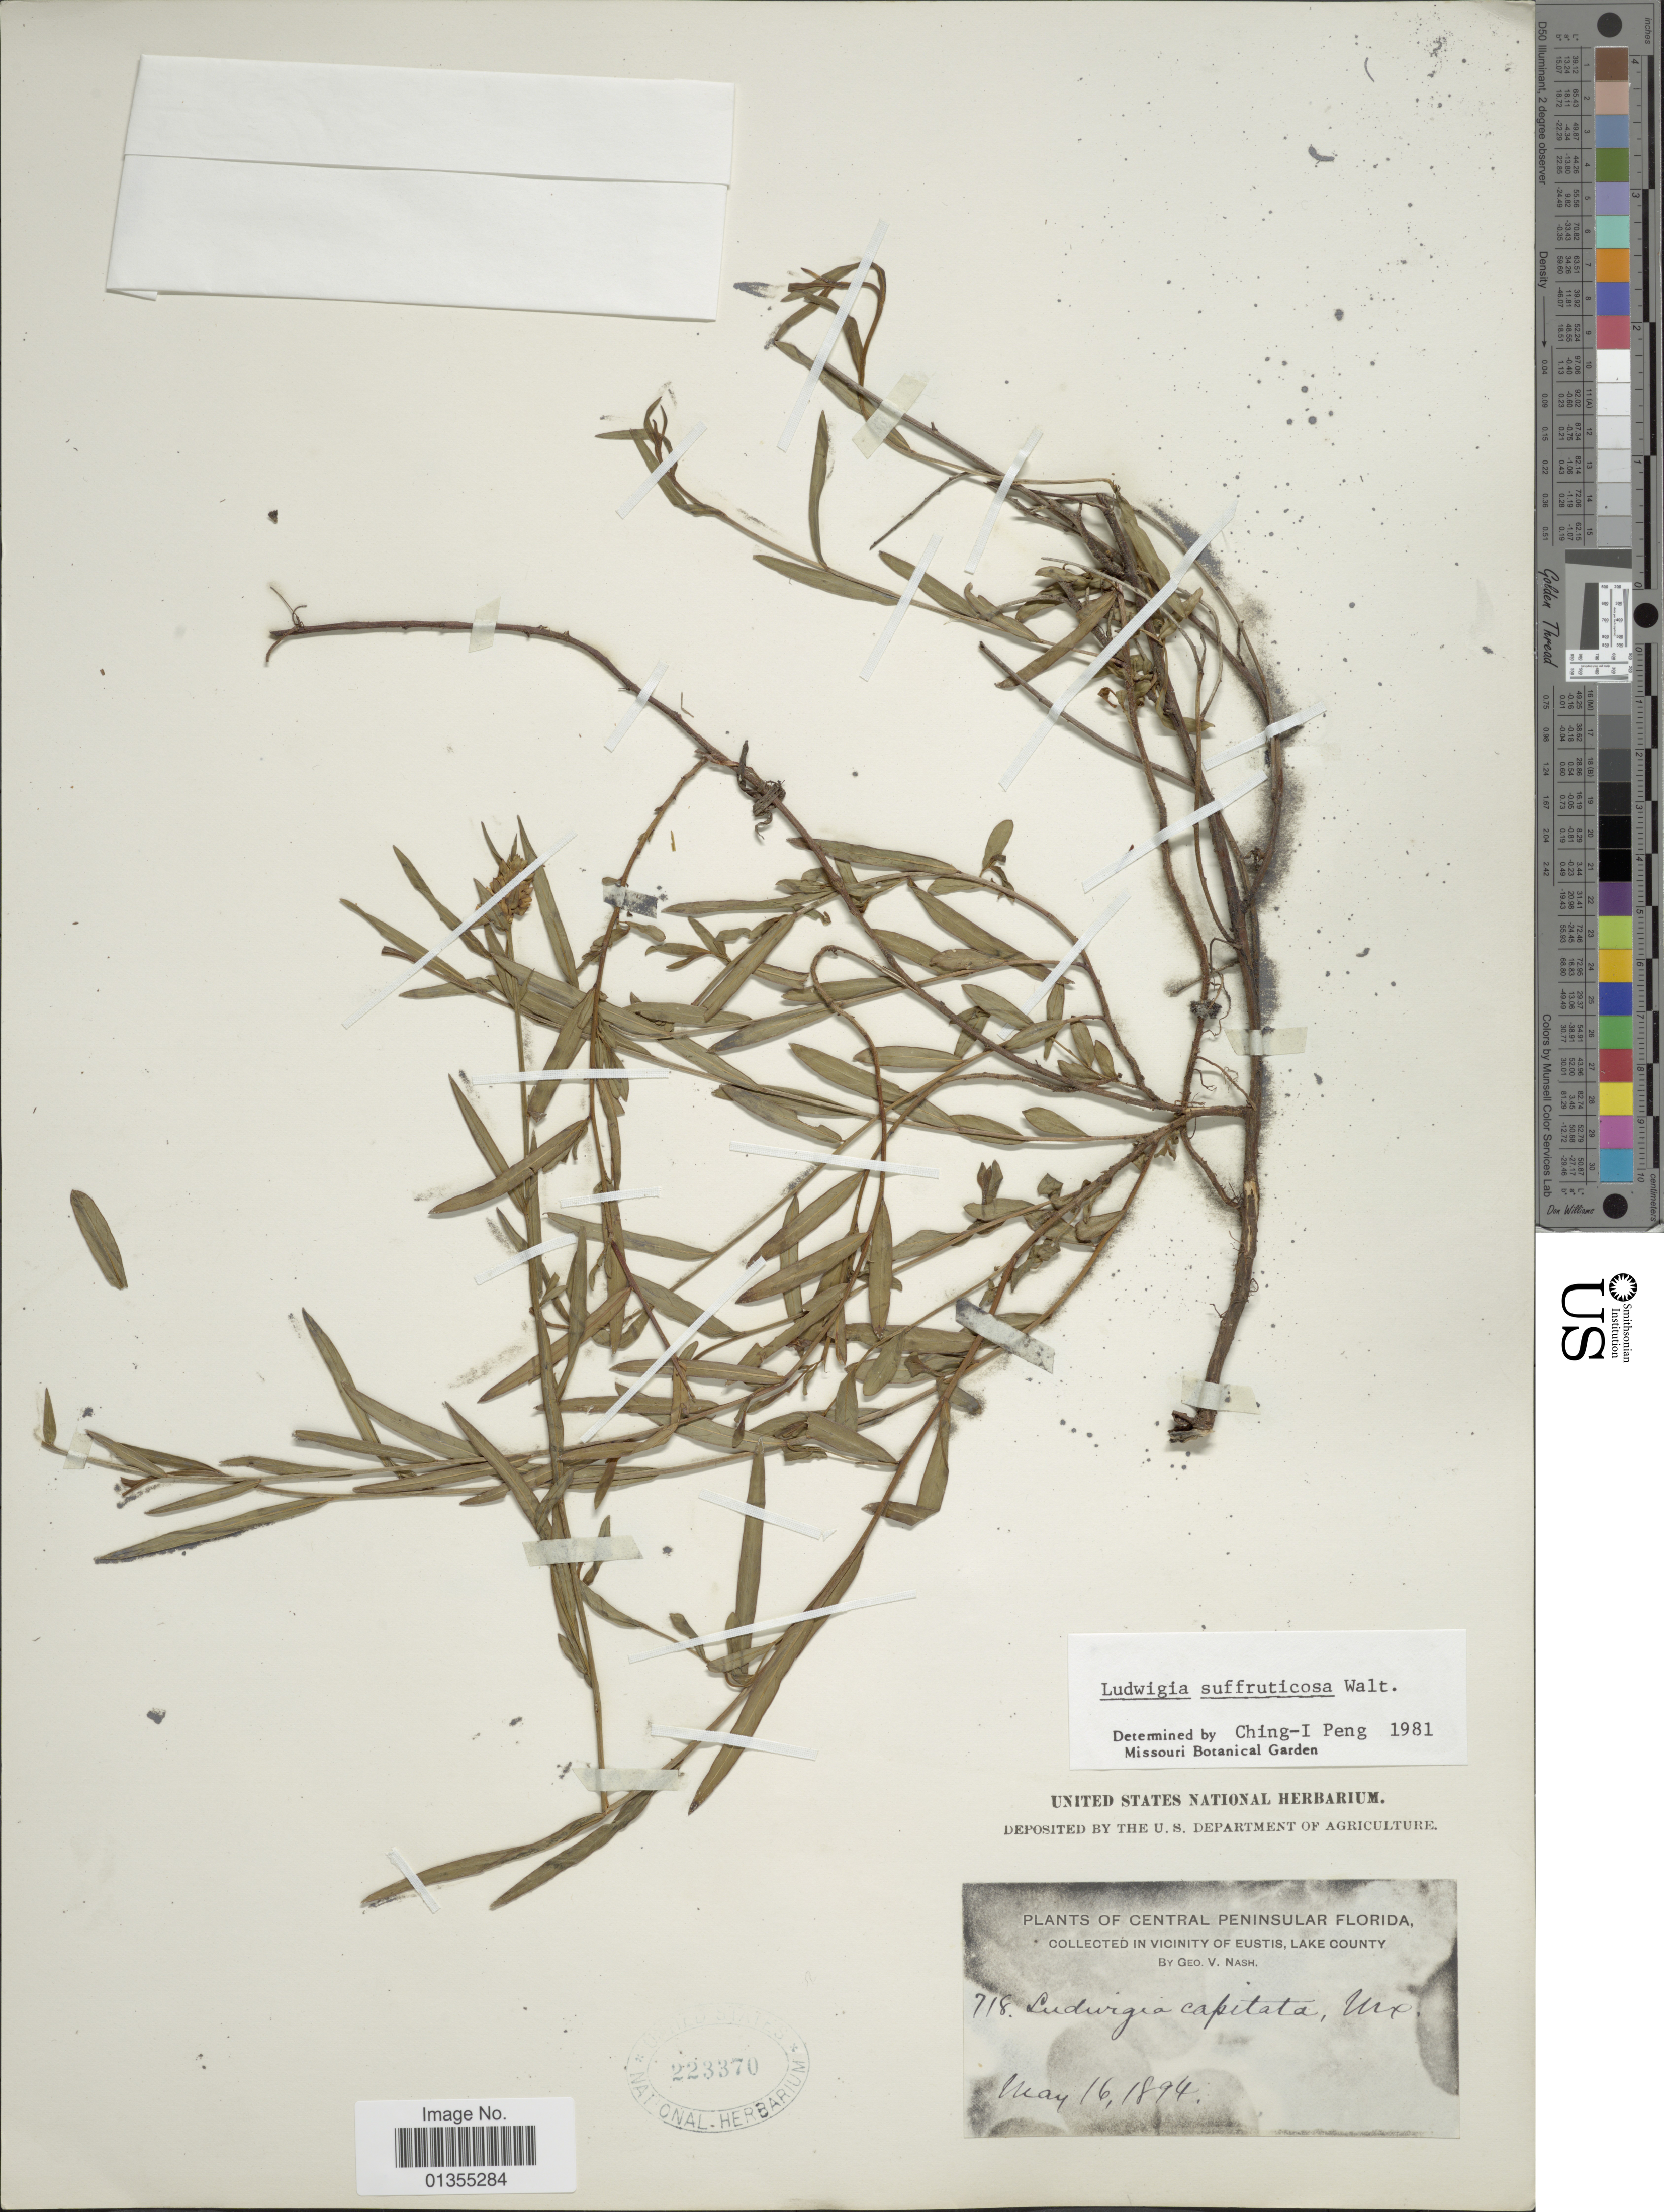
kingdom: Plantae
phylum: Tracheophyta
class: Magnoliopsida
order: Myrtales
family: Onagraceae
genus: Ludwigia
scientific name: Ludwigia suffruticosa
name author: Walter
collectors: G. V. Nash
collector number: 718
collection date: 1894-05-16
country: United States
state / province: Florida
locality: Central Peninsular Florida, Vicinity of Eustis, Lake County.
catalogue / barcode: US 223370